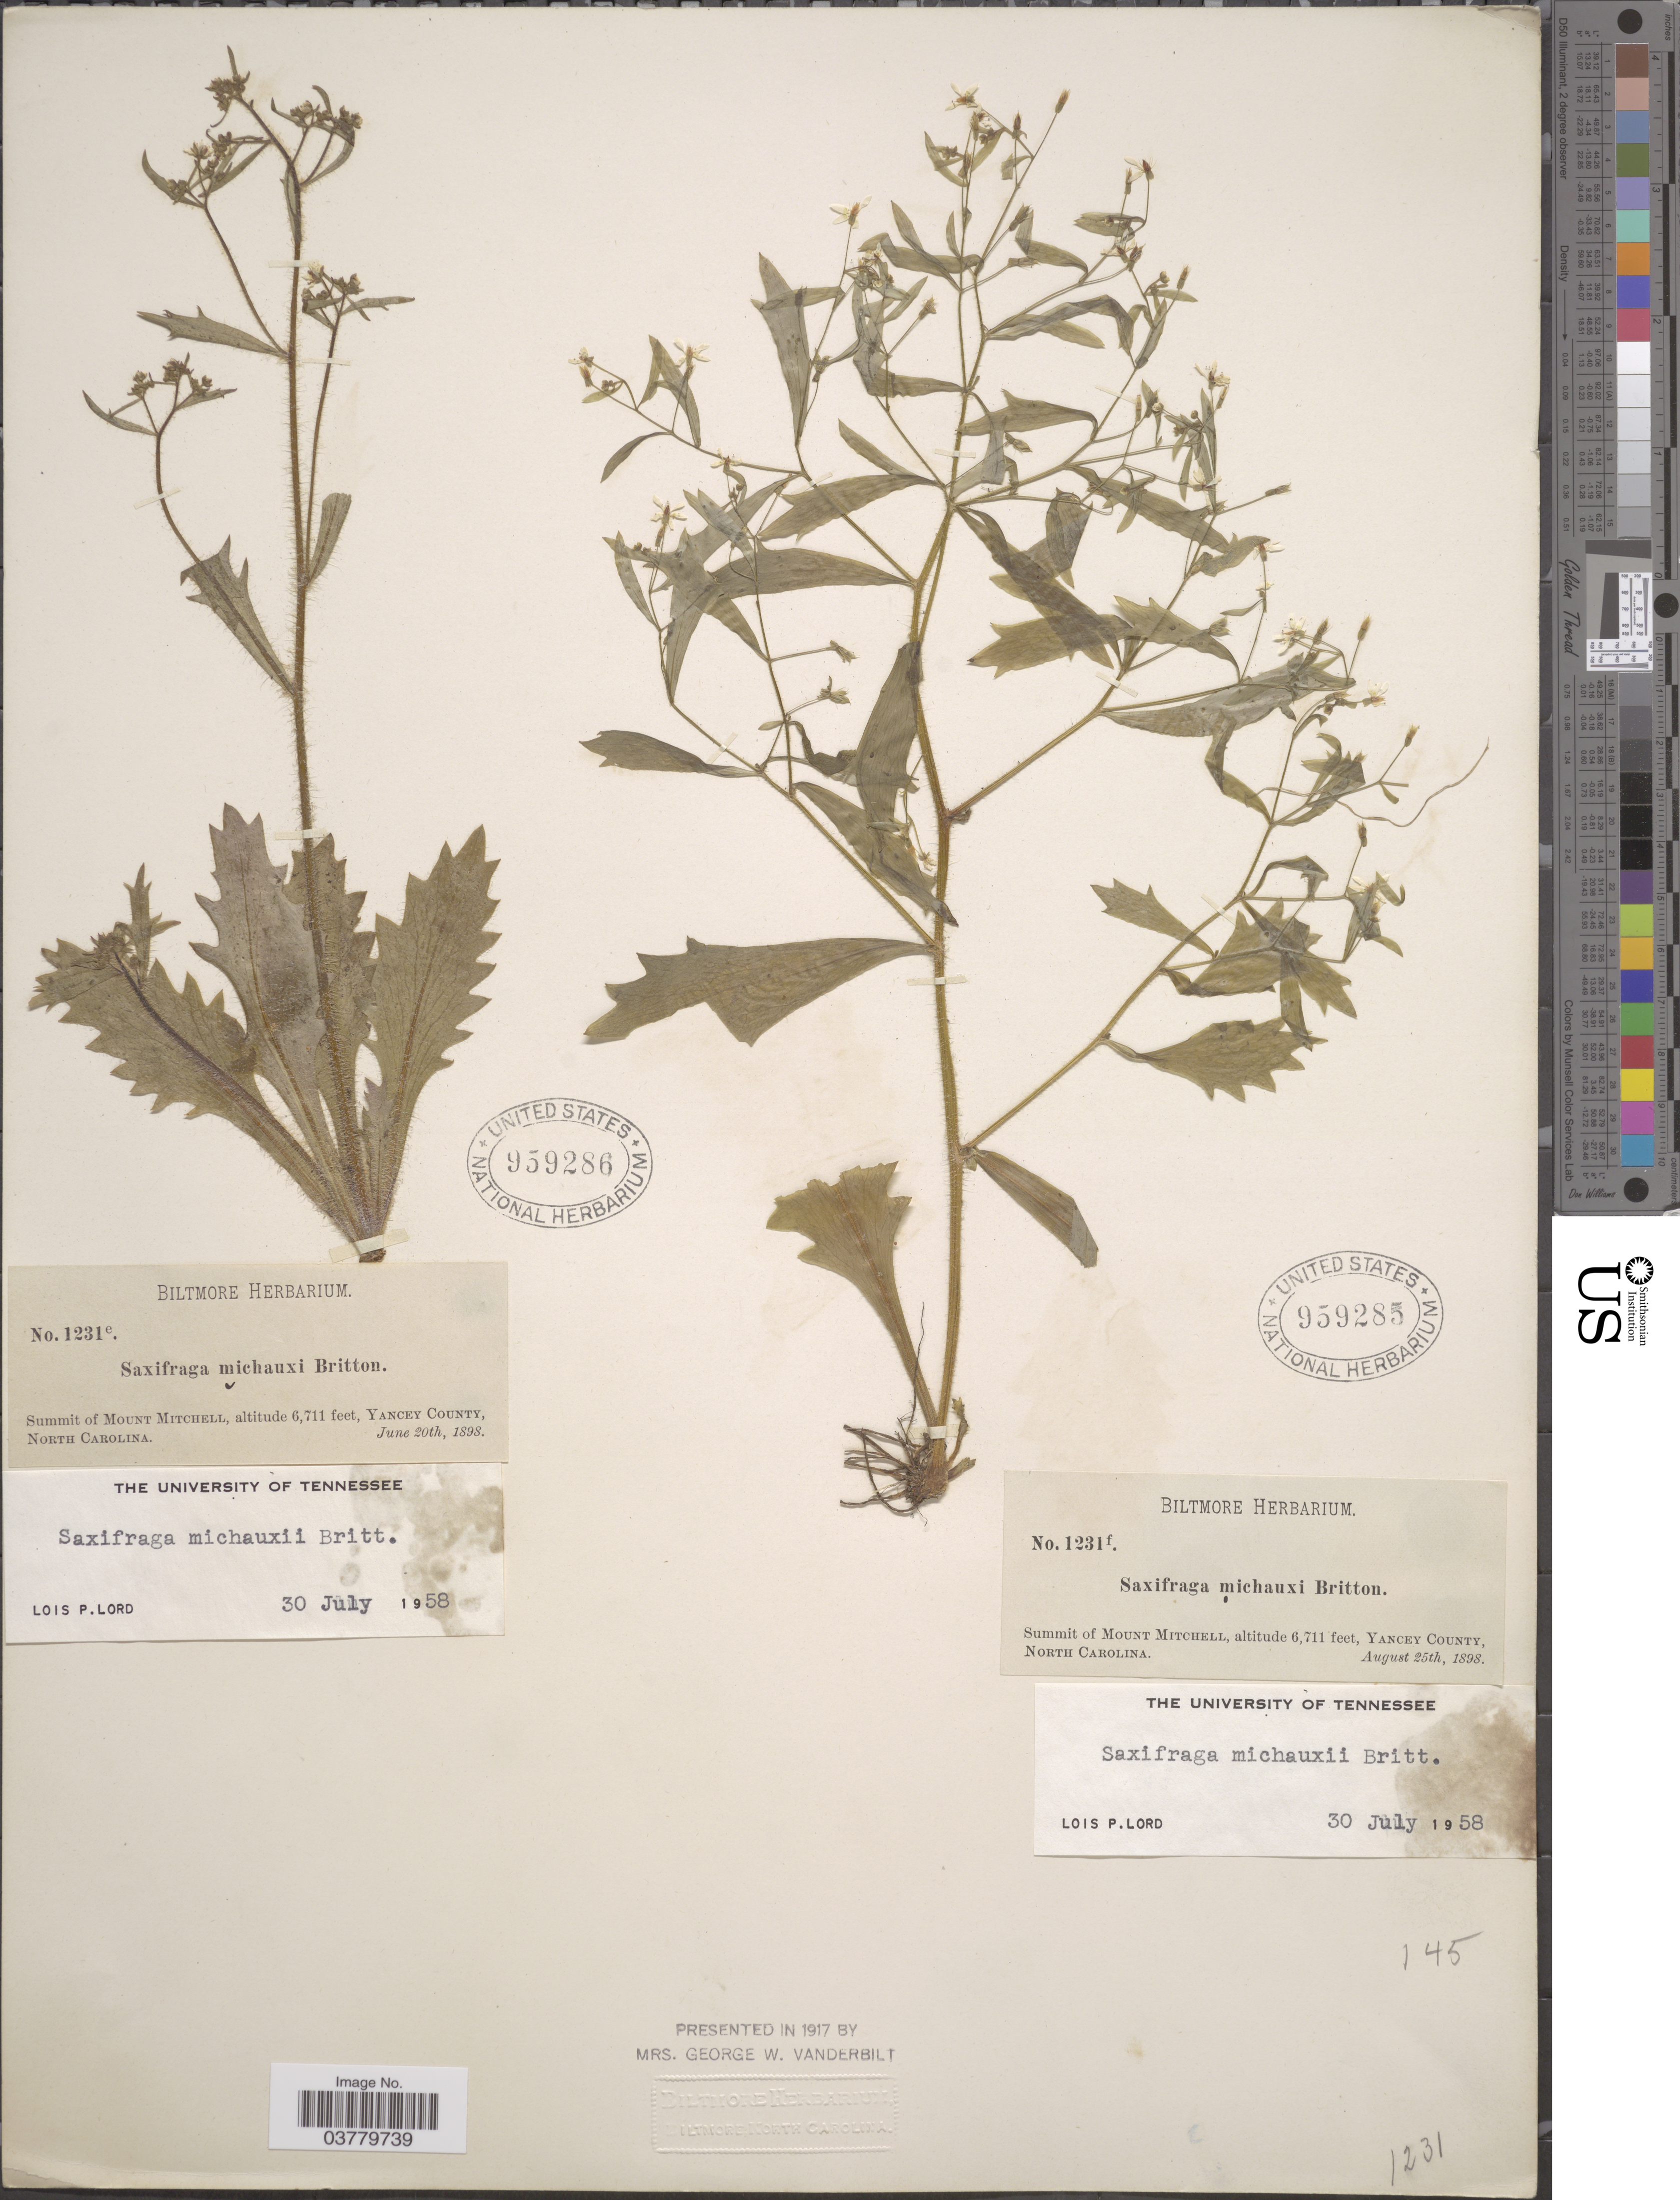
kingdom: Plantae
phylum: Tracheophyta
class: Magnoliopsida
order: Saxifragales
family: Saxifragaceae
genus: Micranthes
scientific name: Micranthes petiolaris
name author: (Raf.) Bush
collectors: ex herb. Biltmore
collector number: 1231f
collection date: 1898-08-25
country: United States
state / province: North Carolina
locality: Summit of Mount Mitchell, Yancey County.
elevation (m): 2046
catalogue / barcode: US 959285-2